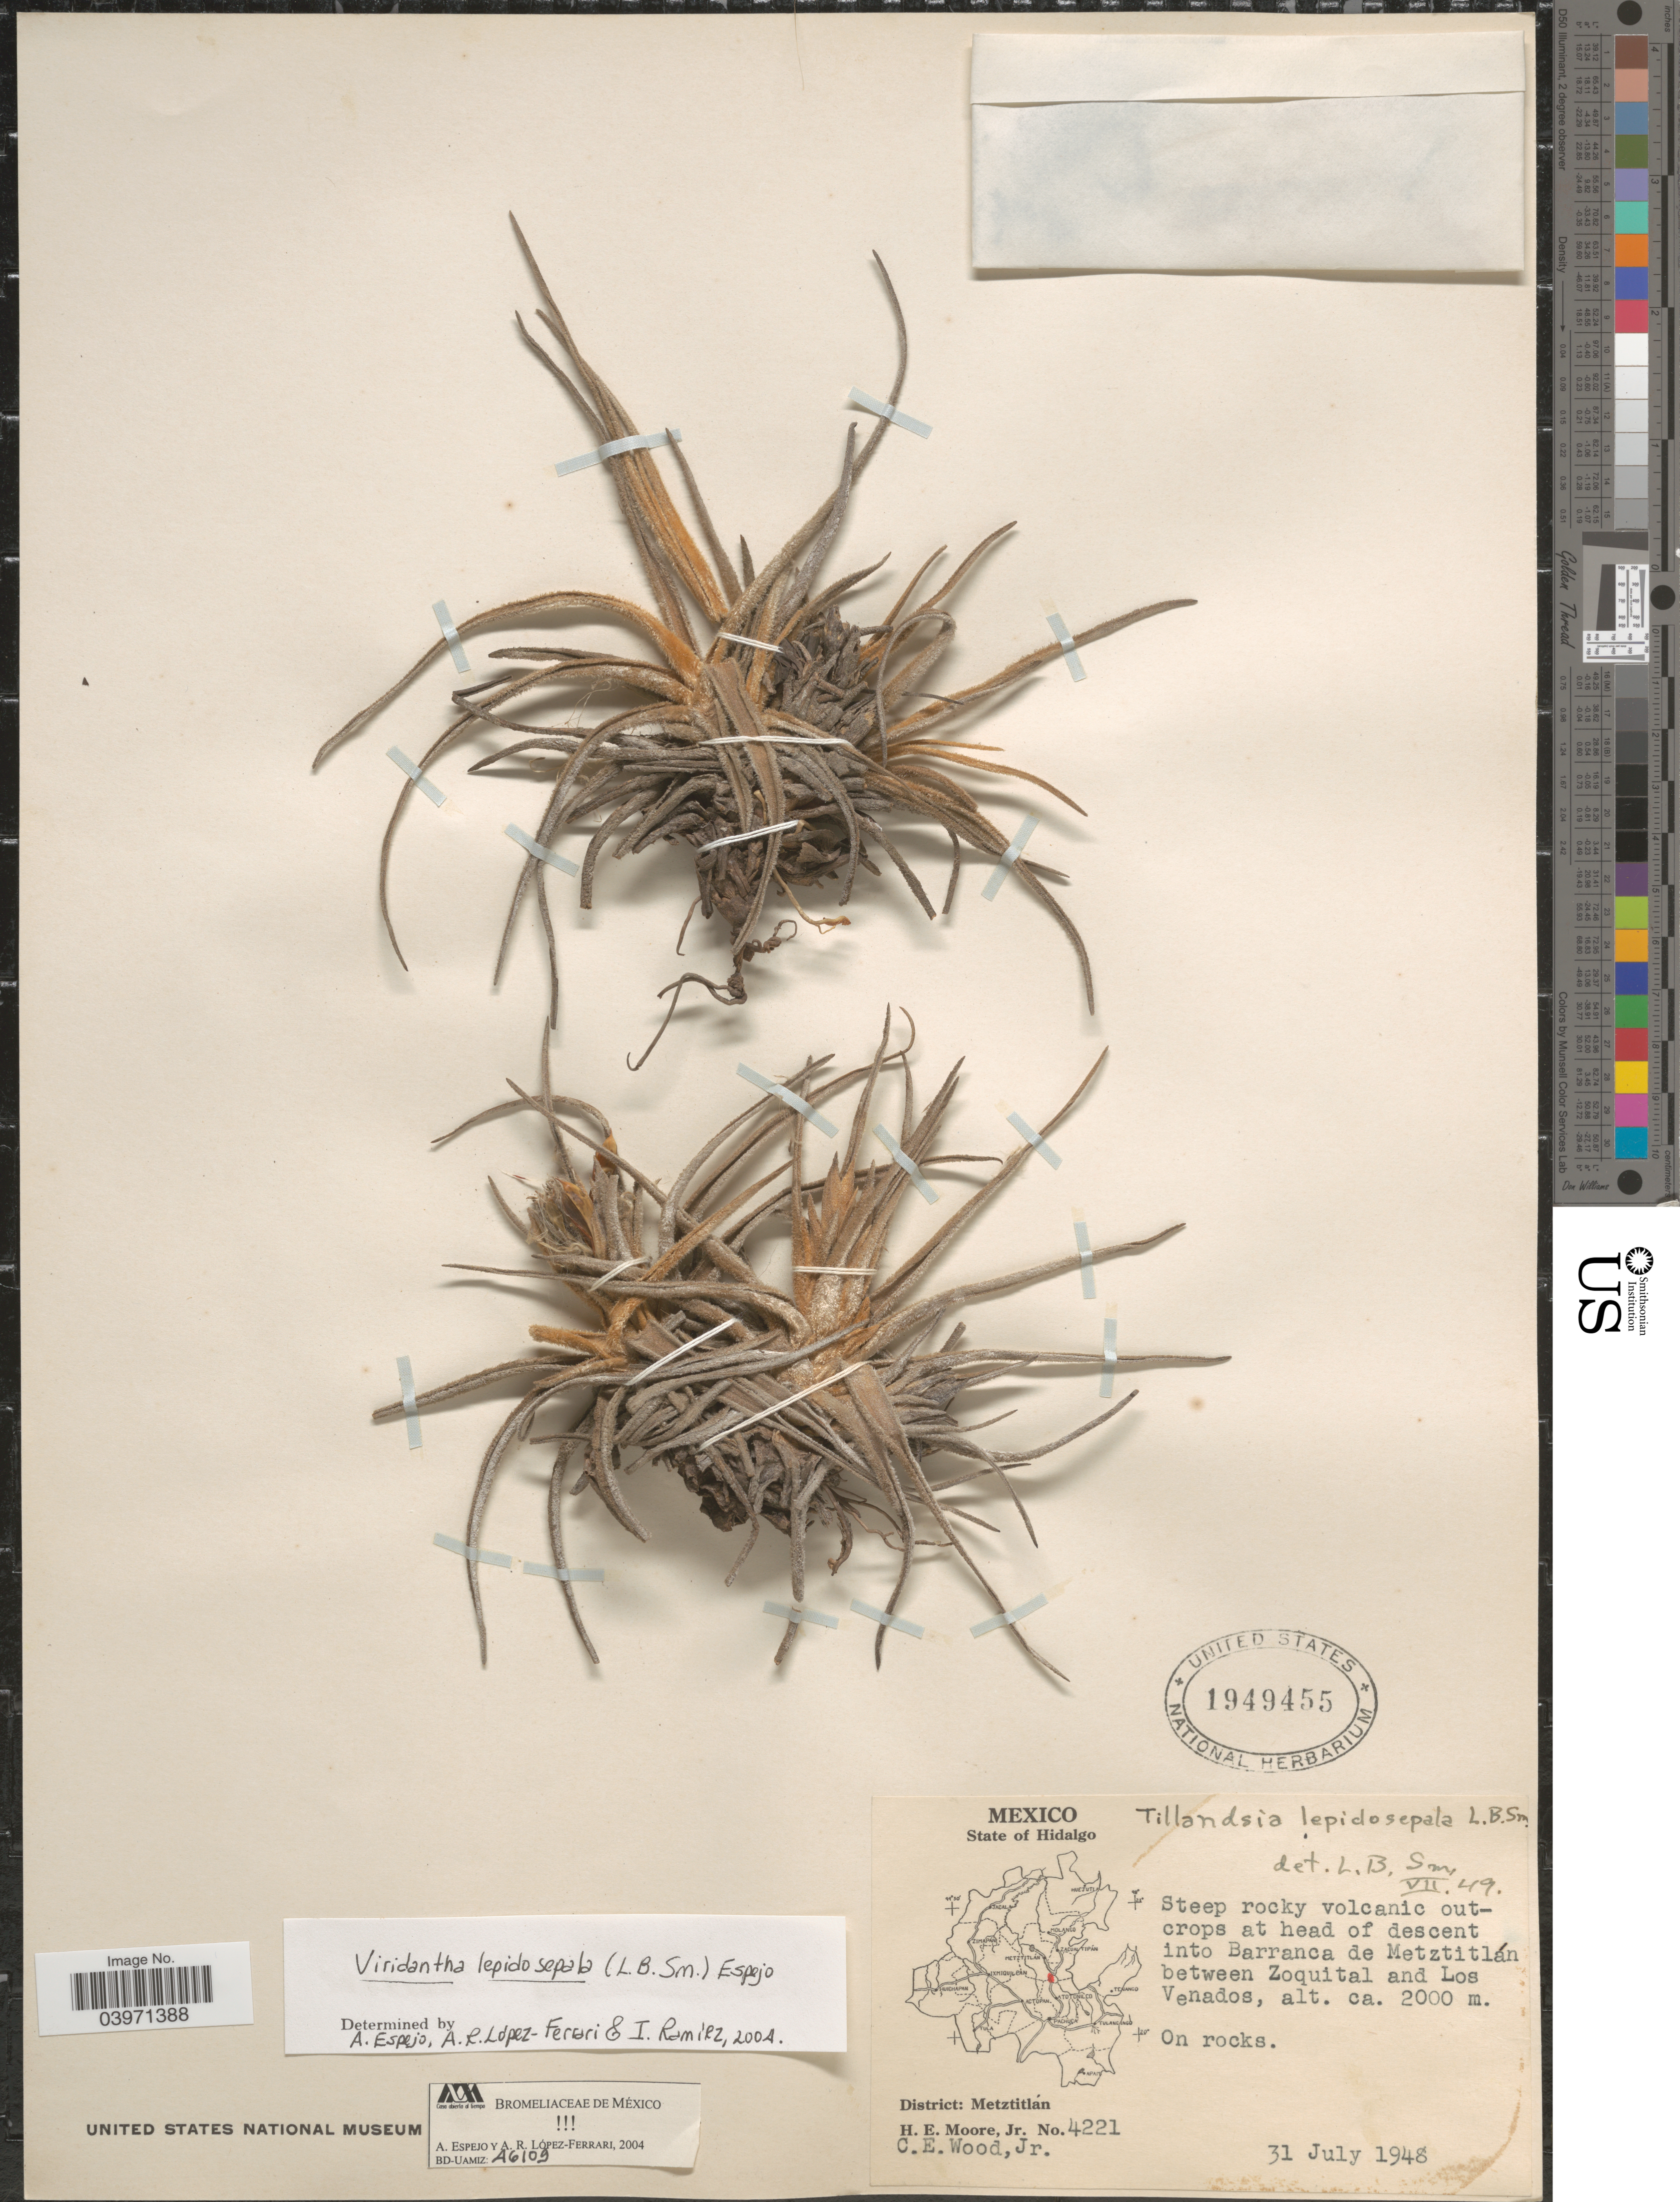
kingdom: Plantae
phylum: Tracheophyta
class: Liliopsida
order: Poales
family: Bromeliaceae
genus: Tillandsia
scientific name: Tillandsia lepidosepala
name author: L.B. Sm.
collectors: H. Moore & C. Wood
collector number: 4221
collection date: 1948-07-31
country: Mexico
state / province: Hidalgo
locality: At head of descent into Barranca de Metztitlán between Zoquital and Los Venados. District: Metztitlán.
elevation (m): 2000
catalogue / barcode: US 1949455